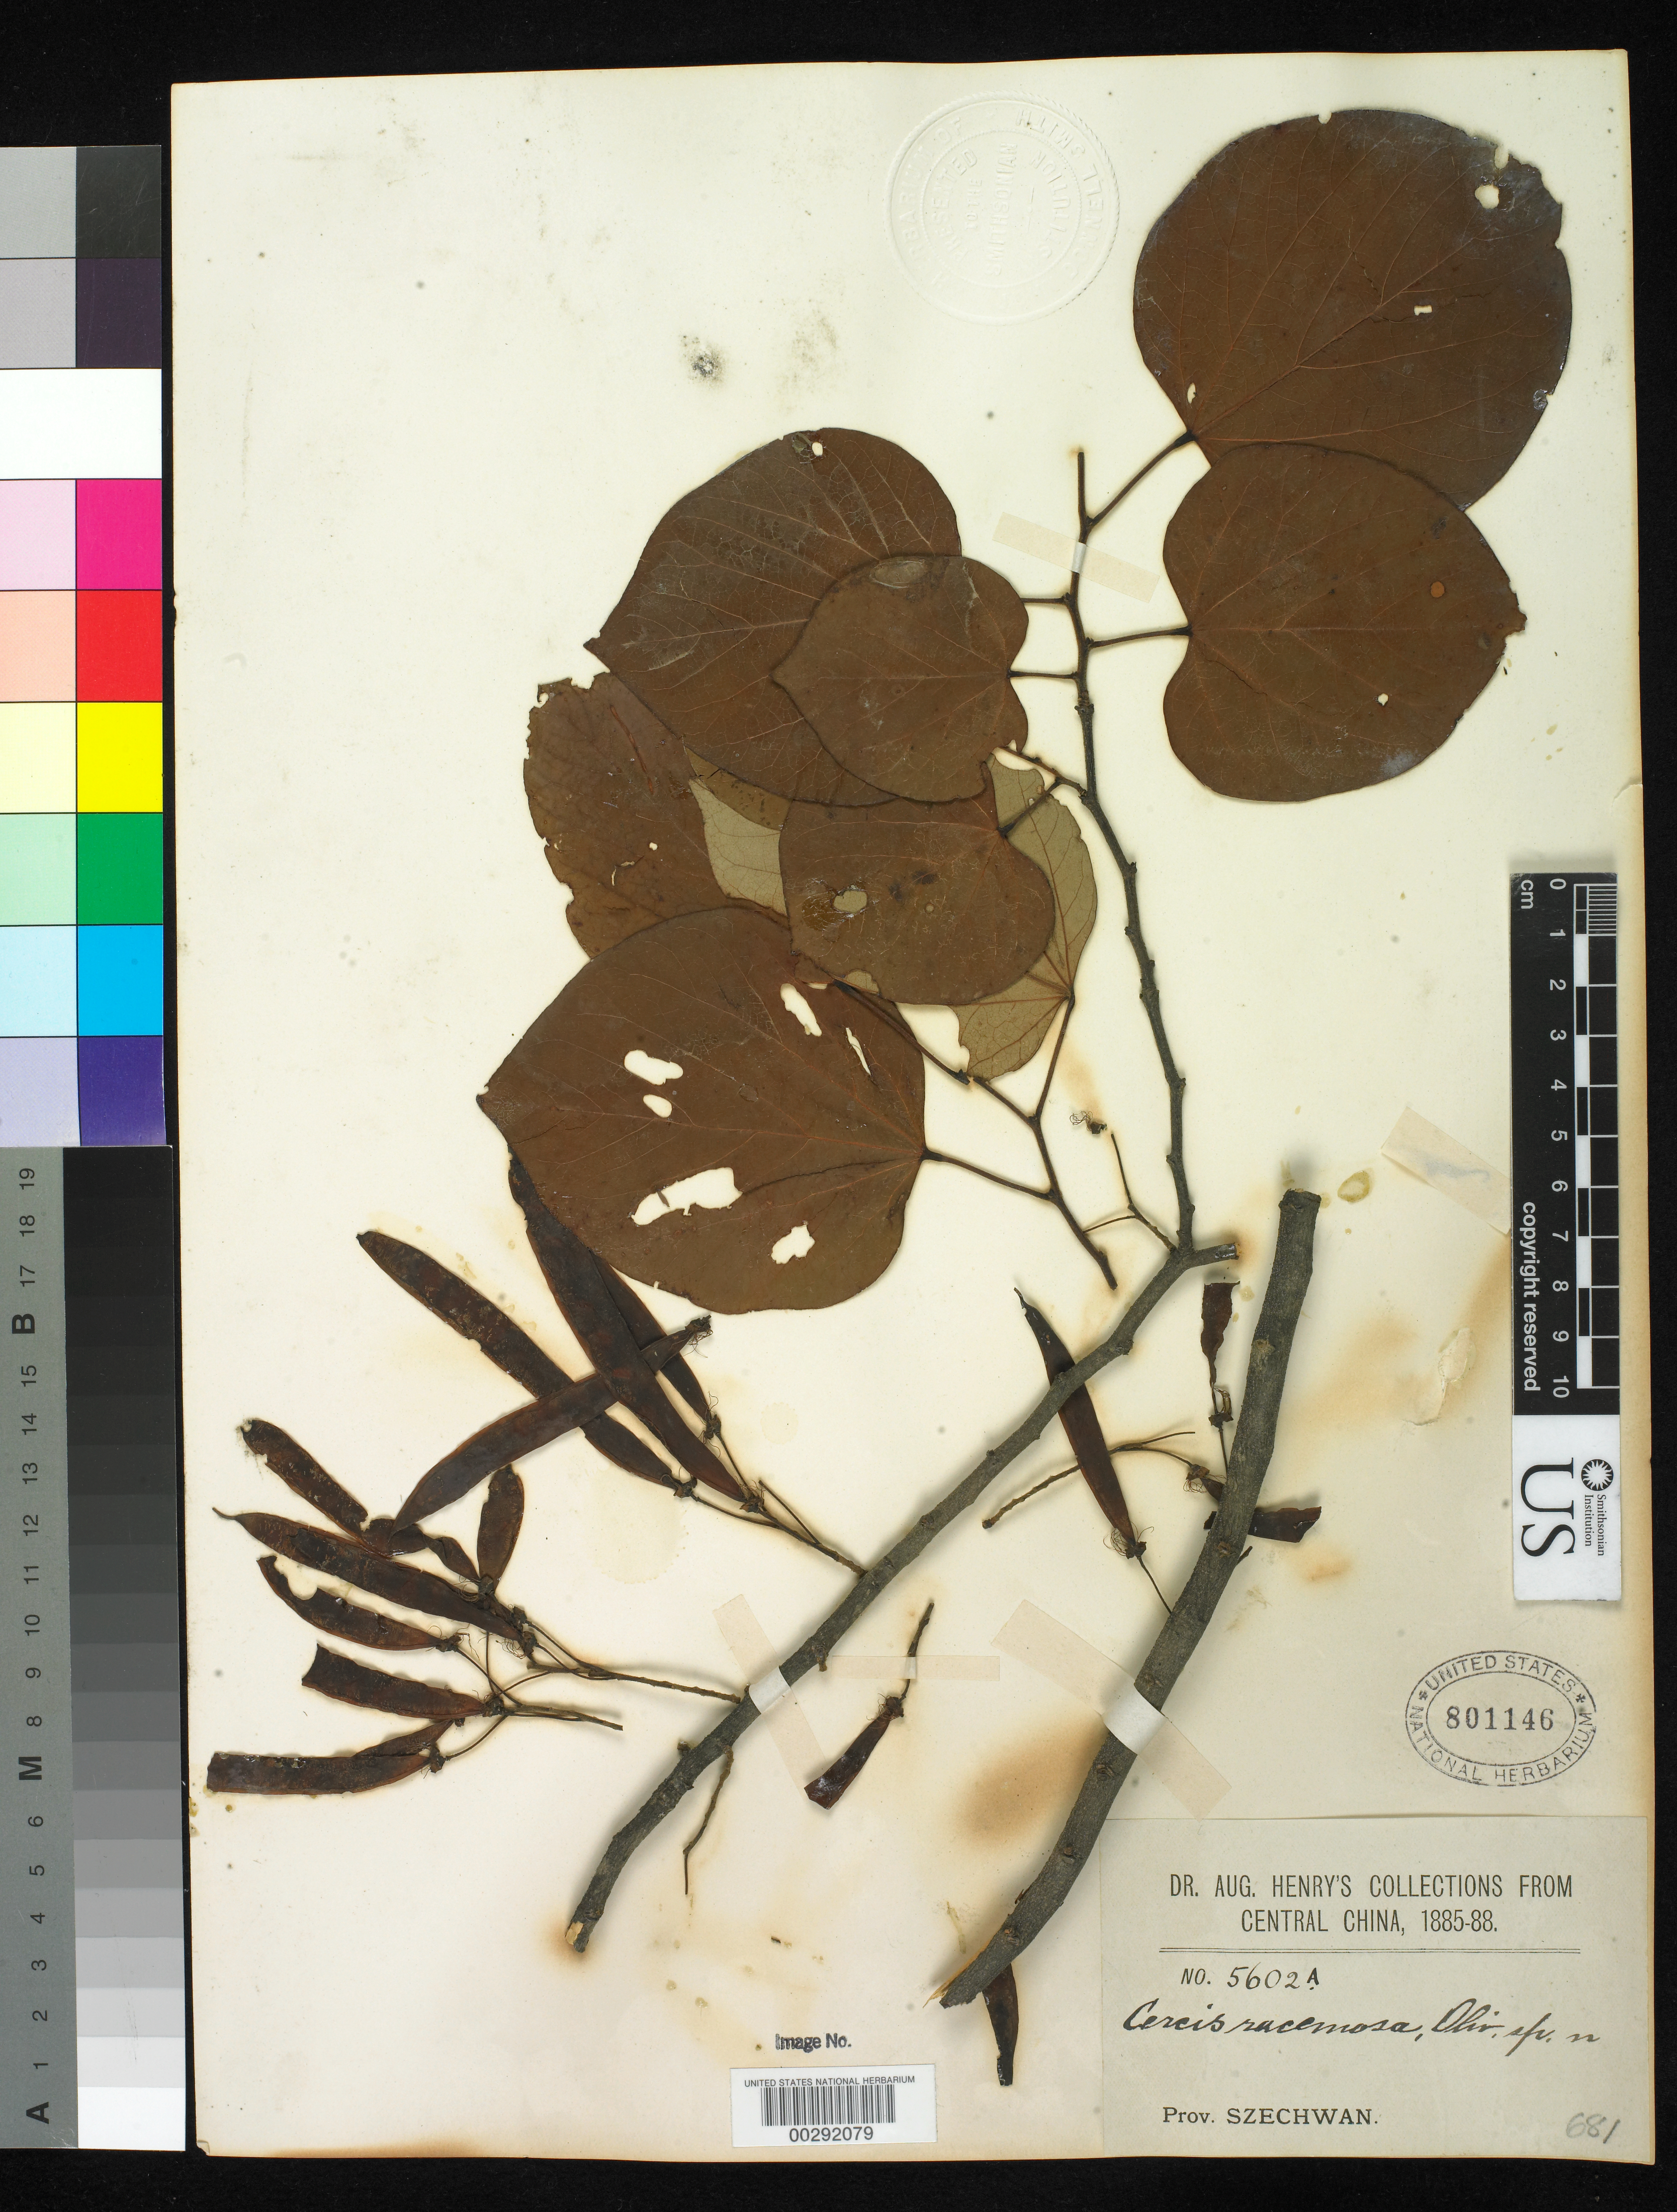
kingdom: Plantae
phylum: Tracheophyta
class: Magnoliopsida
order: Fabales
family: Fabaceae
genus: Cercis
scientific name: Cercis racemosa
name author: Oliv.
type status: Possible Type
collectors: A. Henry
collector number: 5602 A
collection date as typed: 1885 to -- -- 1888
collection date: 1885/1888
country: China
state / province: Sichuan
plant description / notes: Probably original material but dubiously a type; protologue cites collection as Henry 5602 (not 5602 A, as on this specimen).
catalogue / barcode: US 801146